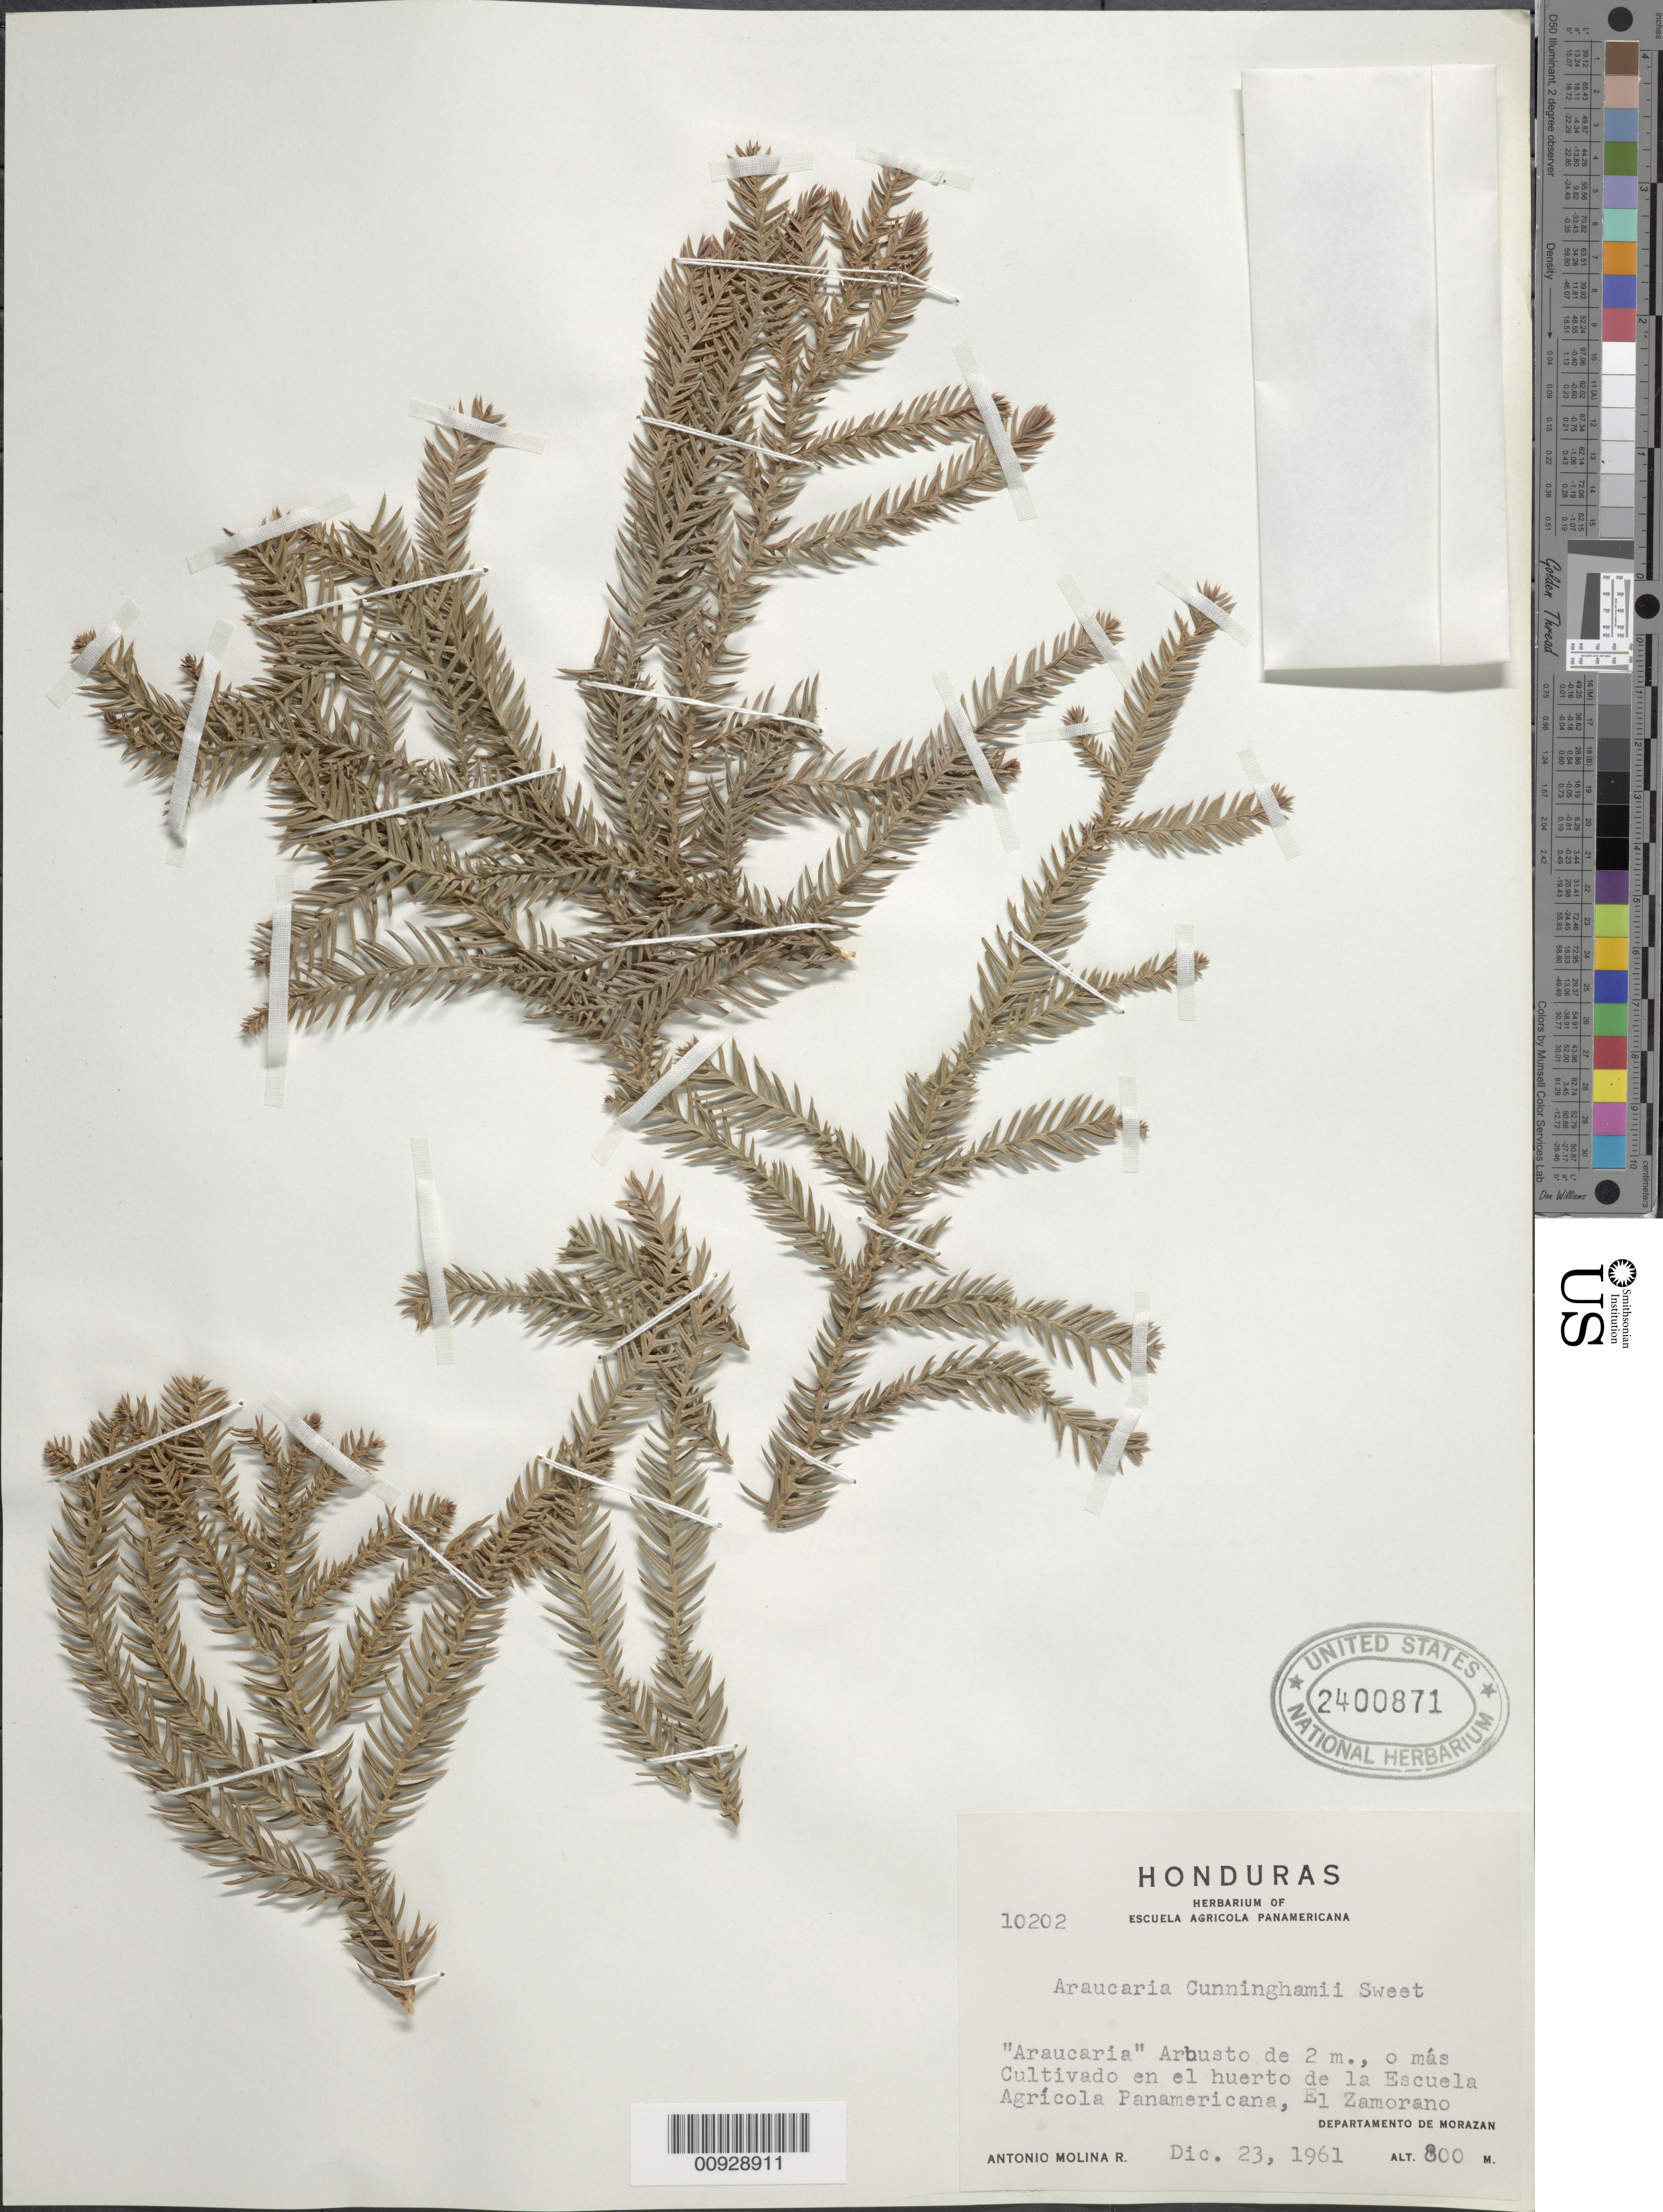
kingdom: Plantae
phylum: Tracheophyta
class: Pinopsida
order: Pinales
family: Araucariaceae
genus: Araucaria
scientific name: Araucaria cunninghamii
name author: Aiton ex D. Don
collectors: A. Molina R.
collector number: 10202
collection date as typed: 23 Dec 1961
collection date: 1961-12-23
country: Honduras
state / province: Fco. Morazán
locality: Huerto de la Escuela Agrícola Panamericana, El Zamorano.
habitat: Huerto.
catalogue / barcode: US 2400871